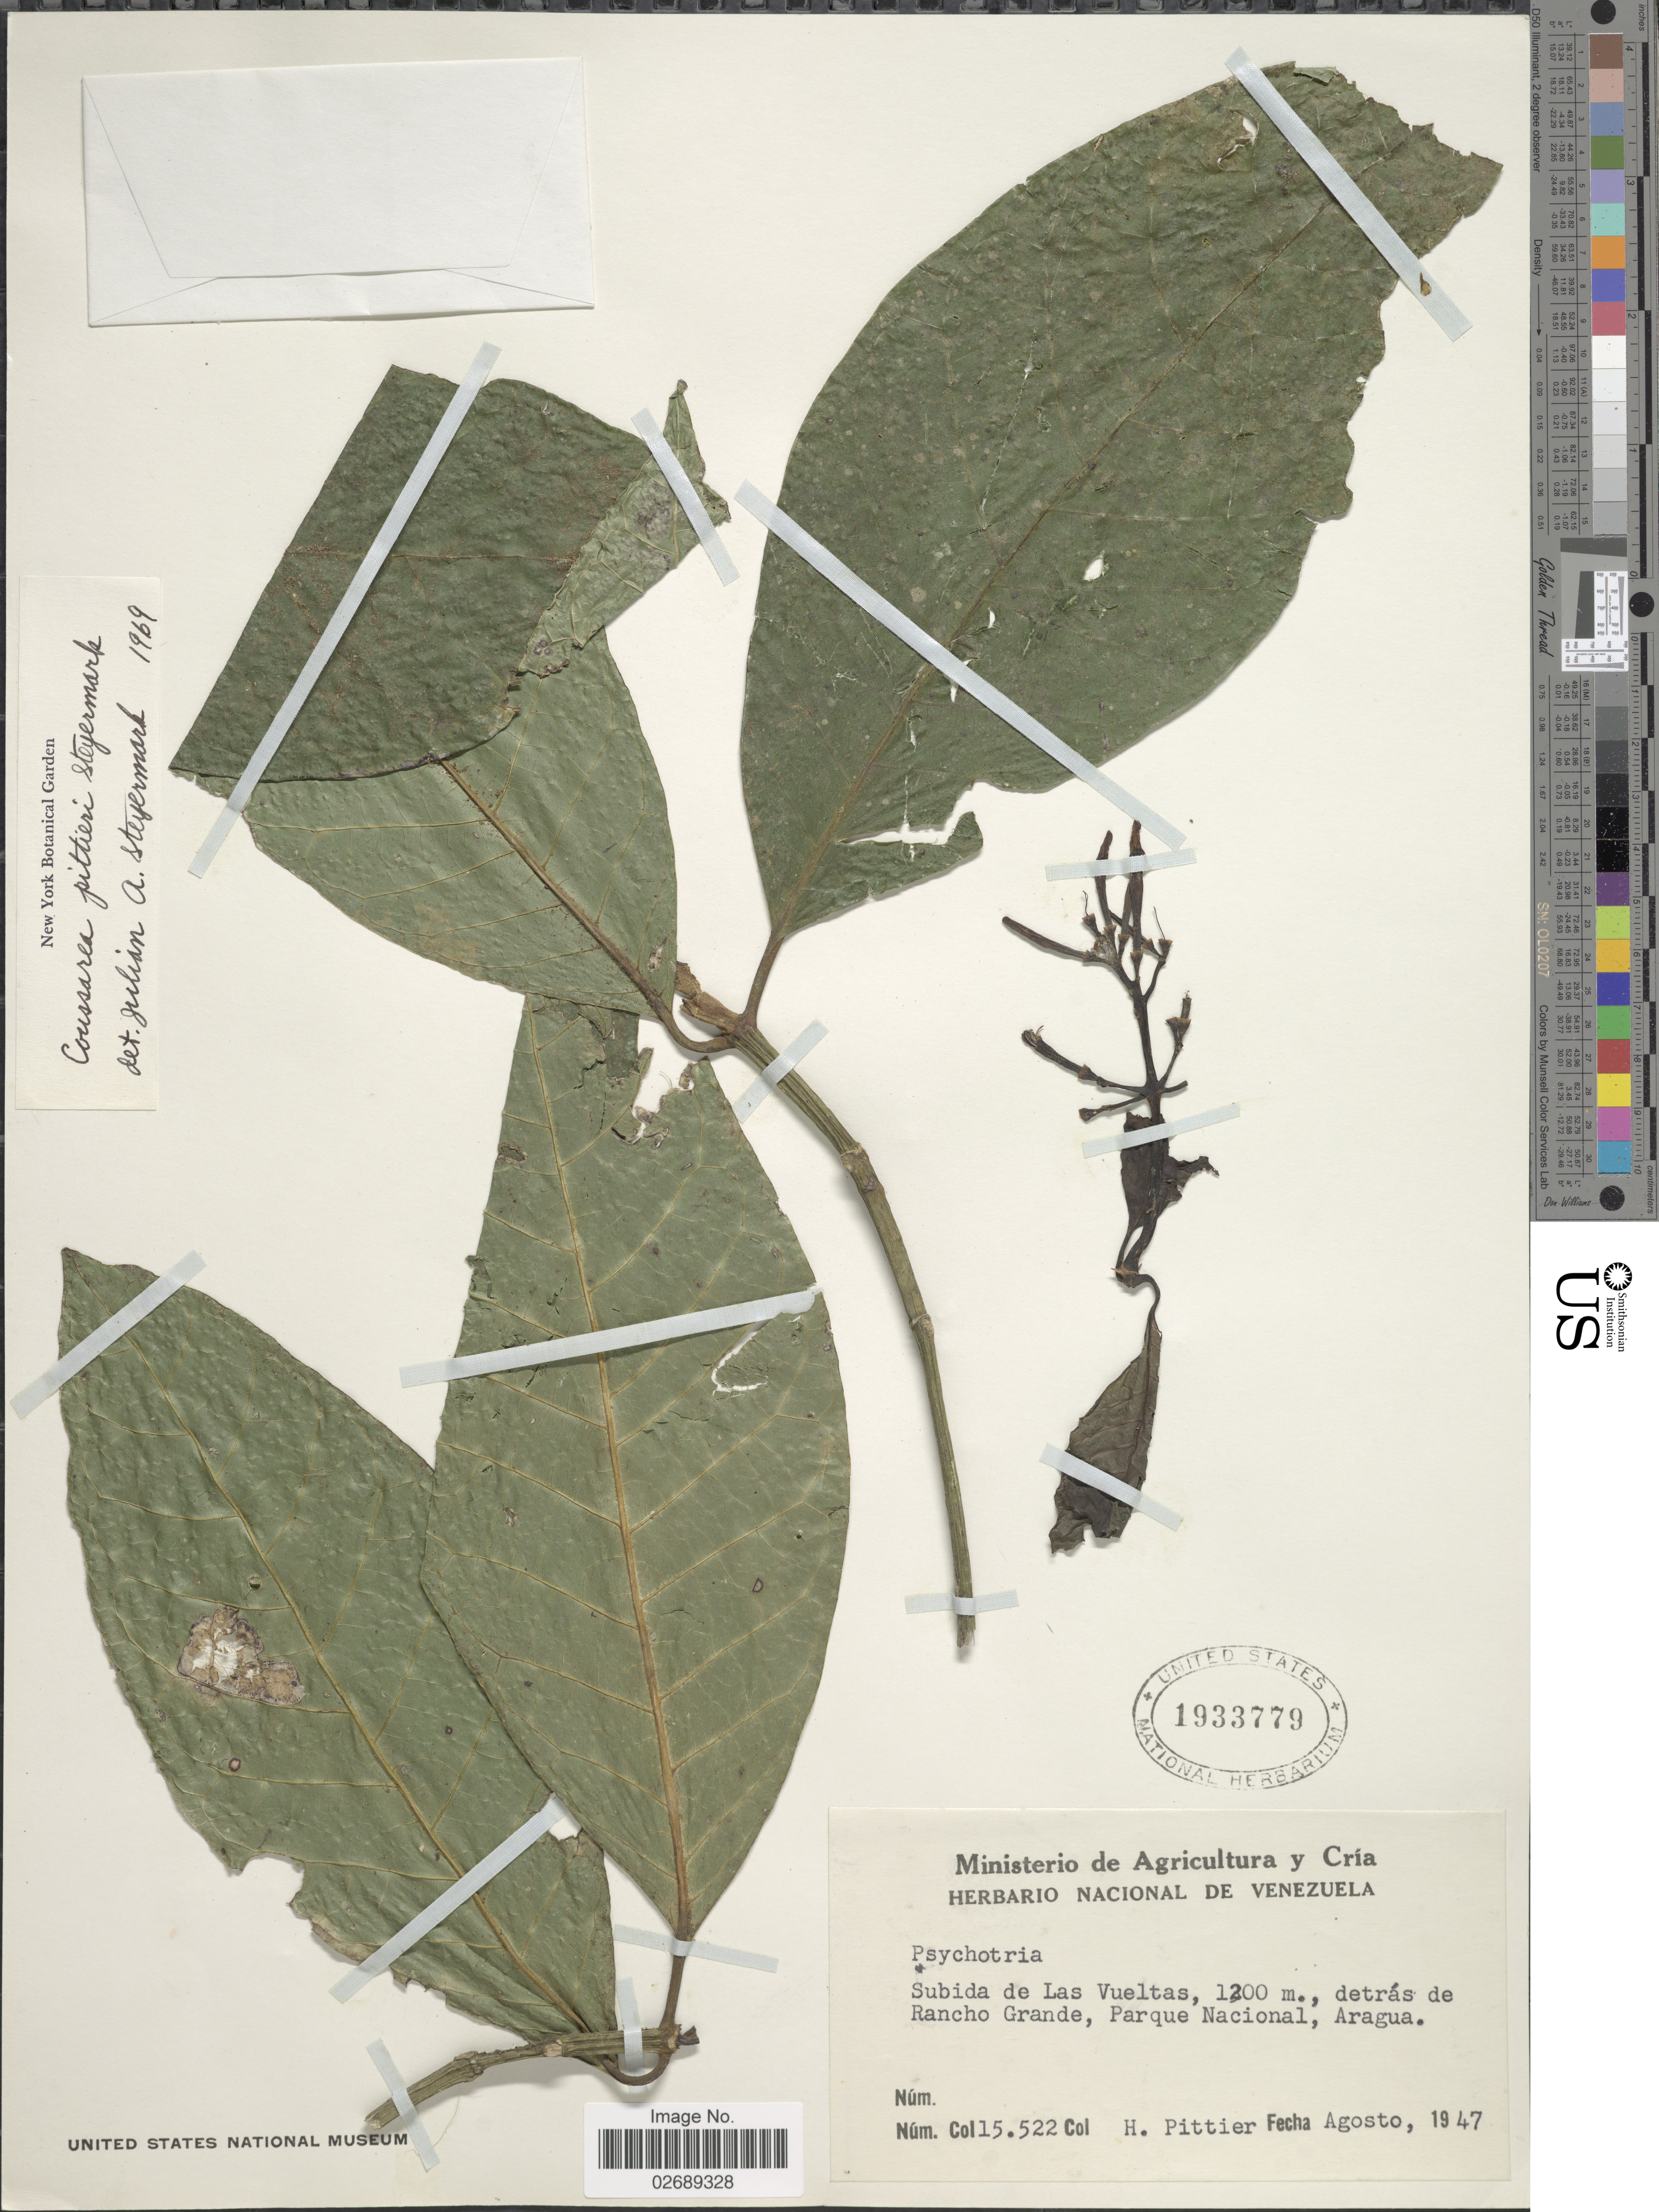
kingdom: Plantae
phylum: Tracheophyta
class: Magnoliopsida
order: Gentianales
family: Rubiaceae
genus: Coussarea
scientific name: Coussarea pittieri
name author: Steyerm.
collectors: H. F. Pittier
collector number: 15522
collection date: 1947-08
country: Venezuela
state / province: Aragua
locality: Subida de La Vueltas, detras de Rancho Grande, Parque Nacional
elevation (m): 1200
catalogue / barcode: US 1933779